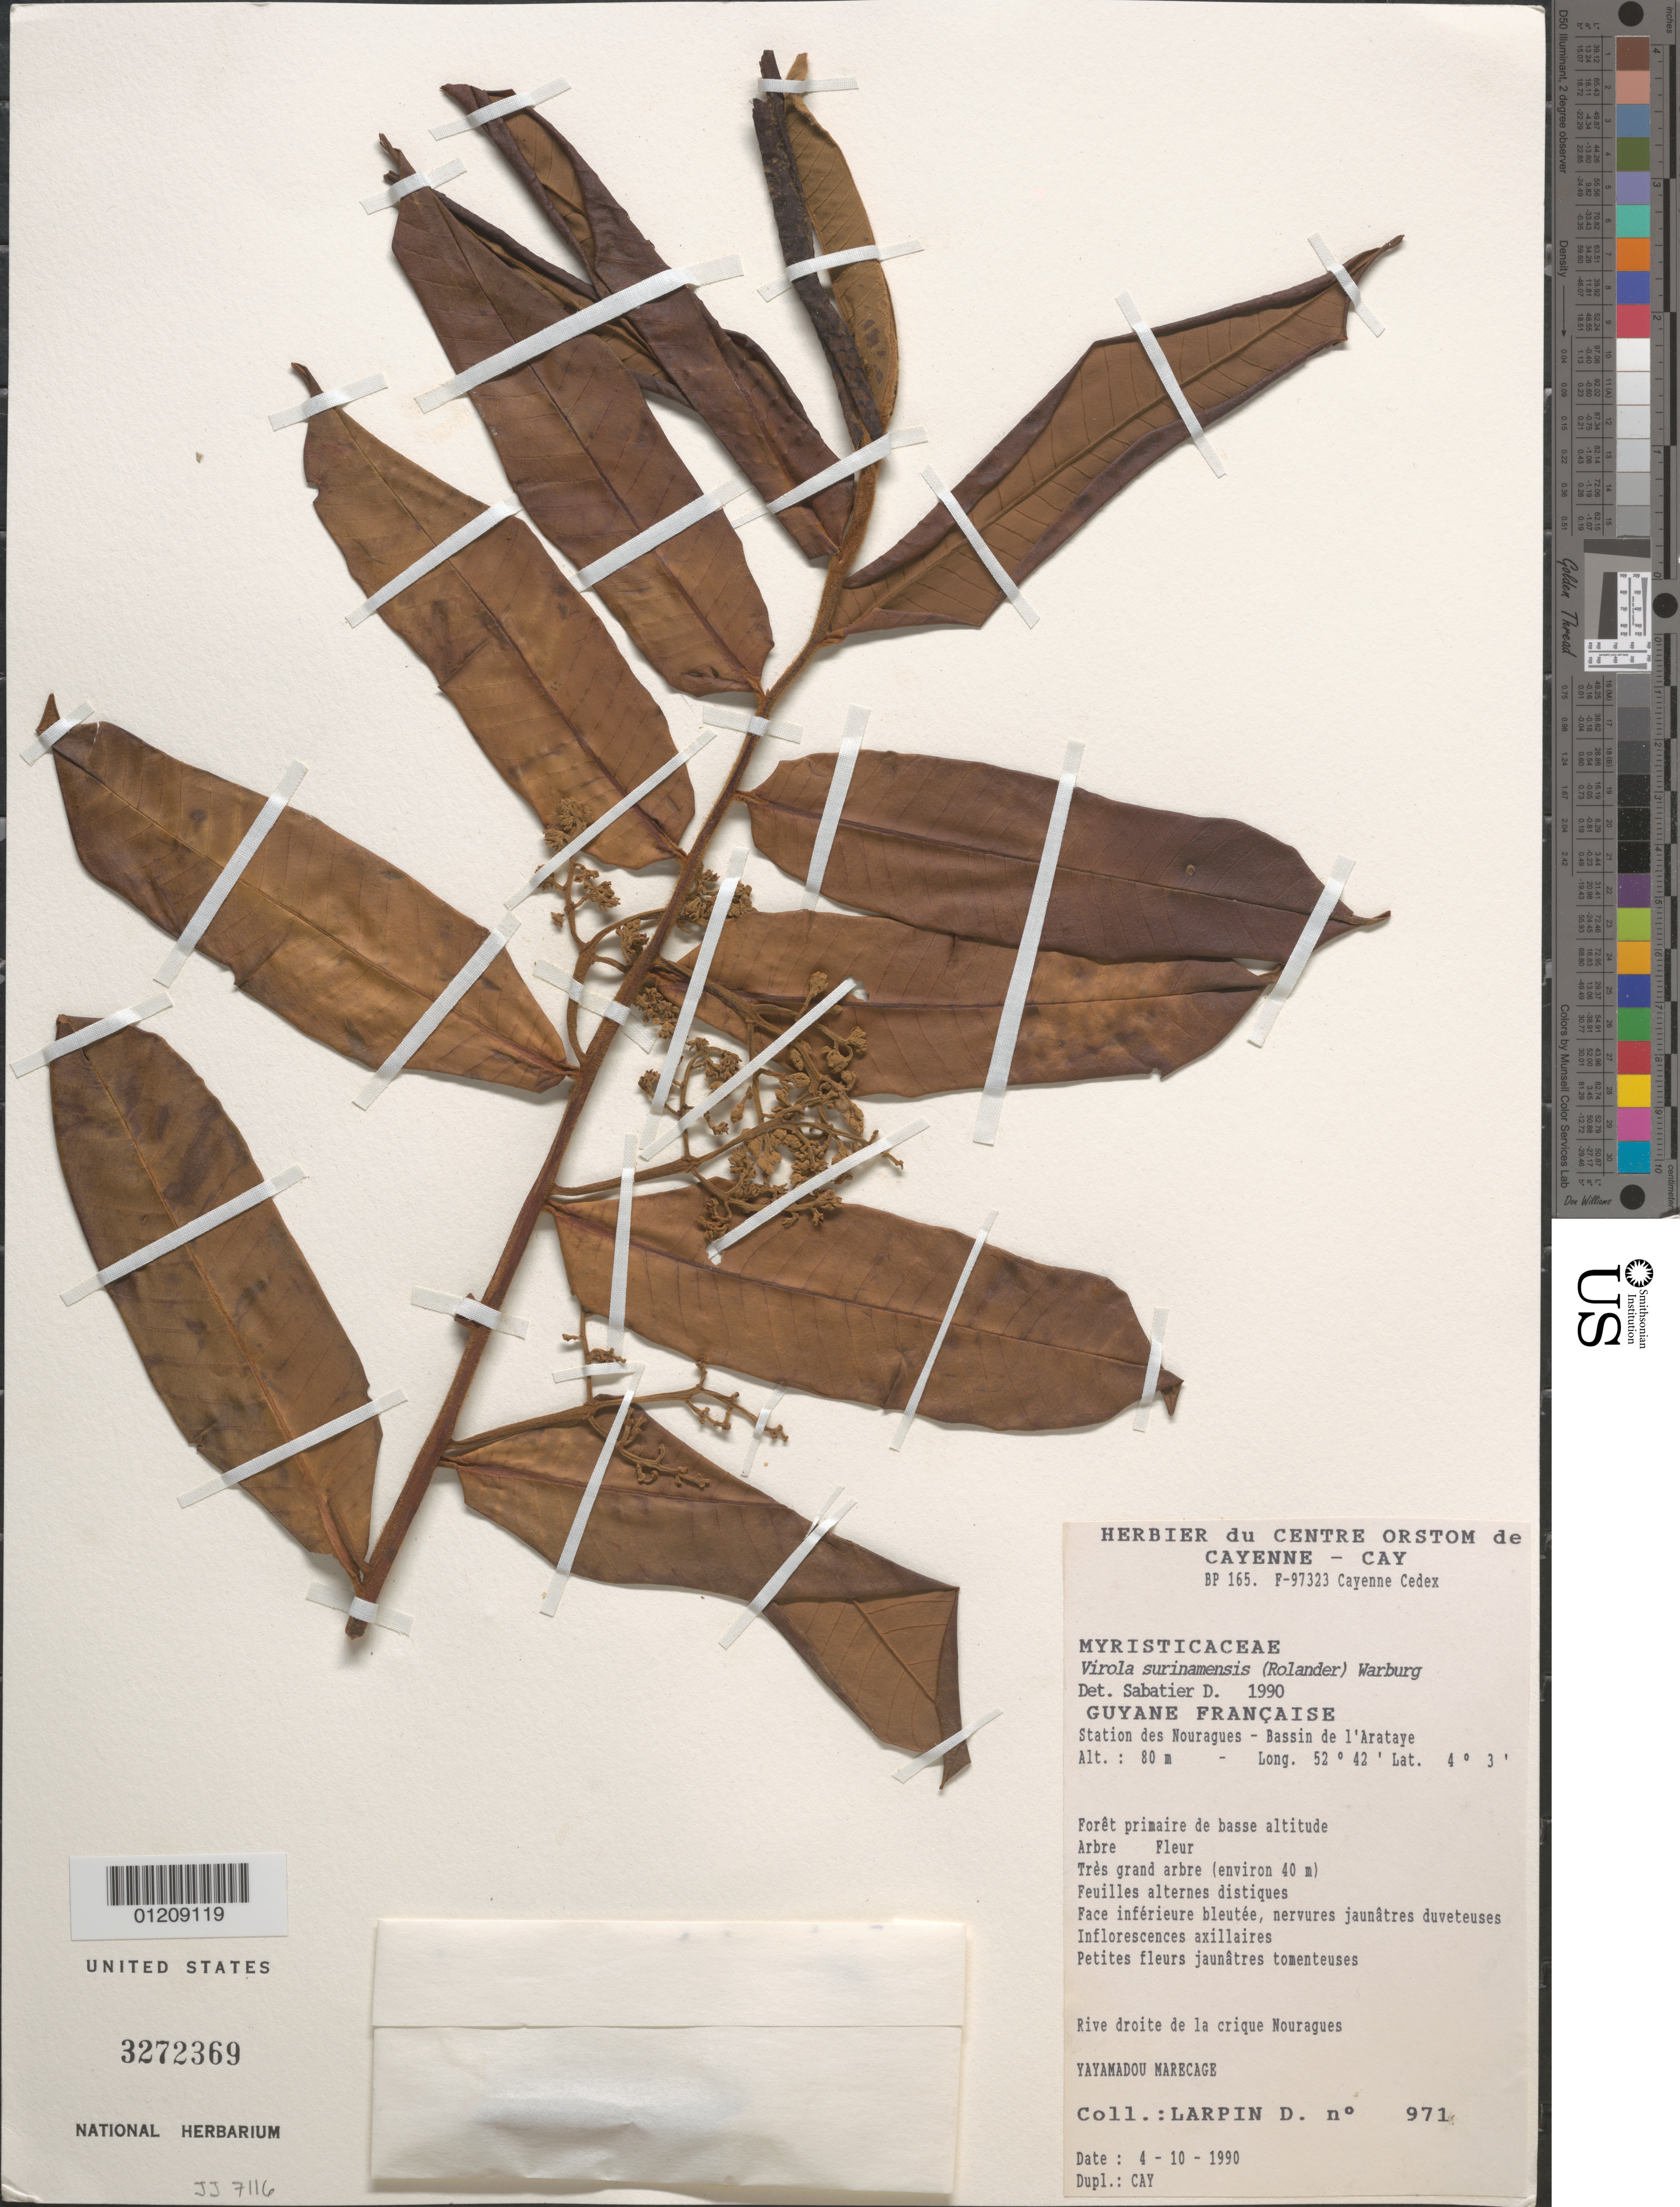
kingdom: Plantae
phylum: Tracheophyta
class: Magnoliopsida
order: Magnoliales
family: Myristicaceae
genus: Virola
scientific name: Virola surinamensis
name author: (Rol.) Warb.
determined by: Sabatier, D.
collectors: D. Larpin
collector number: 971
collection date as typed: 4-10-1990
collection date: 1990-10-04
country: French Guiana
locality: Station des Nouragues - Bassin de l'Arataye. Rive droite de la crique Nouragues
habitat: Foret primaire de basse altitude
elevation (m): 80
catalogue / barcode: US 3272369